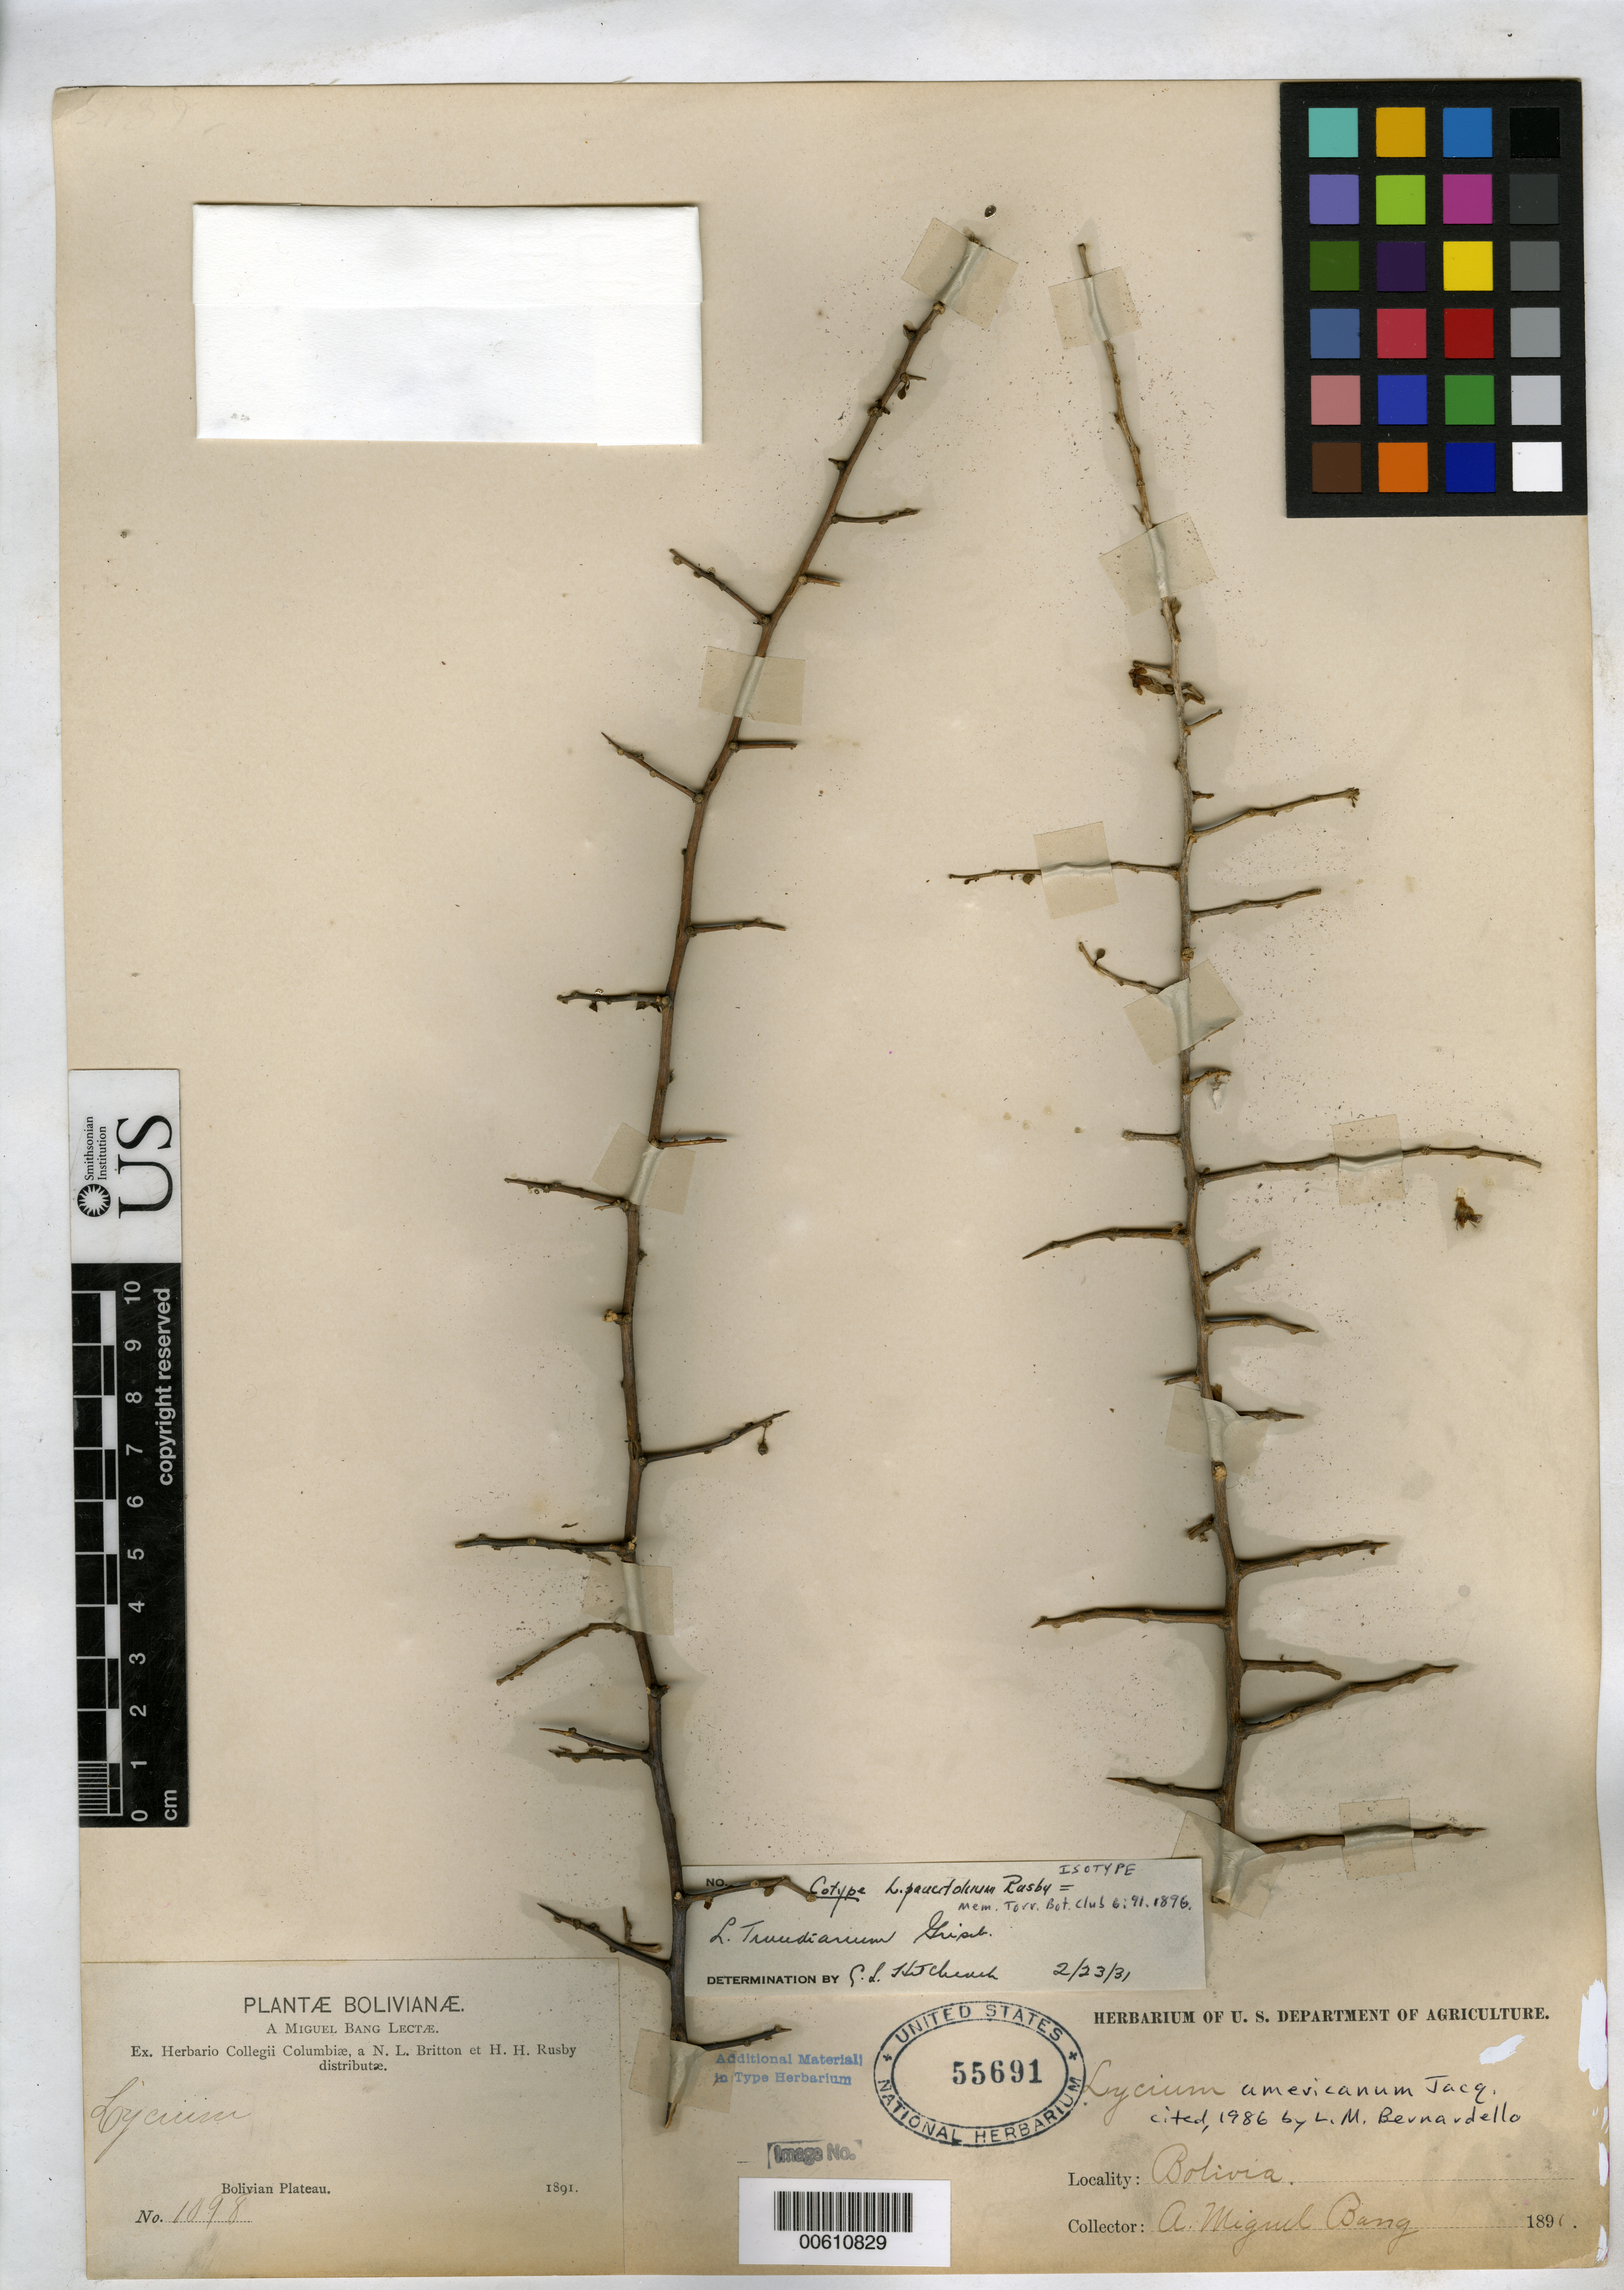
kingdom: Plantae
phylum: Tracheophyta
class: Magnoliopsida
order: Solanales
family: Solanaceae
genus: Lycium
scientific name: Lycium paucifolium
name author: Rusby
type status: Isotype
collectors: M. Bang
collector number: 1098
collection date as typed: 1891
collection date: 1891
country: Bolivia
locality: Mapiri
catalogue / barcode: US 55691